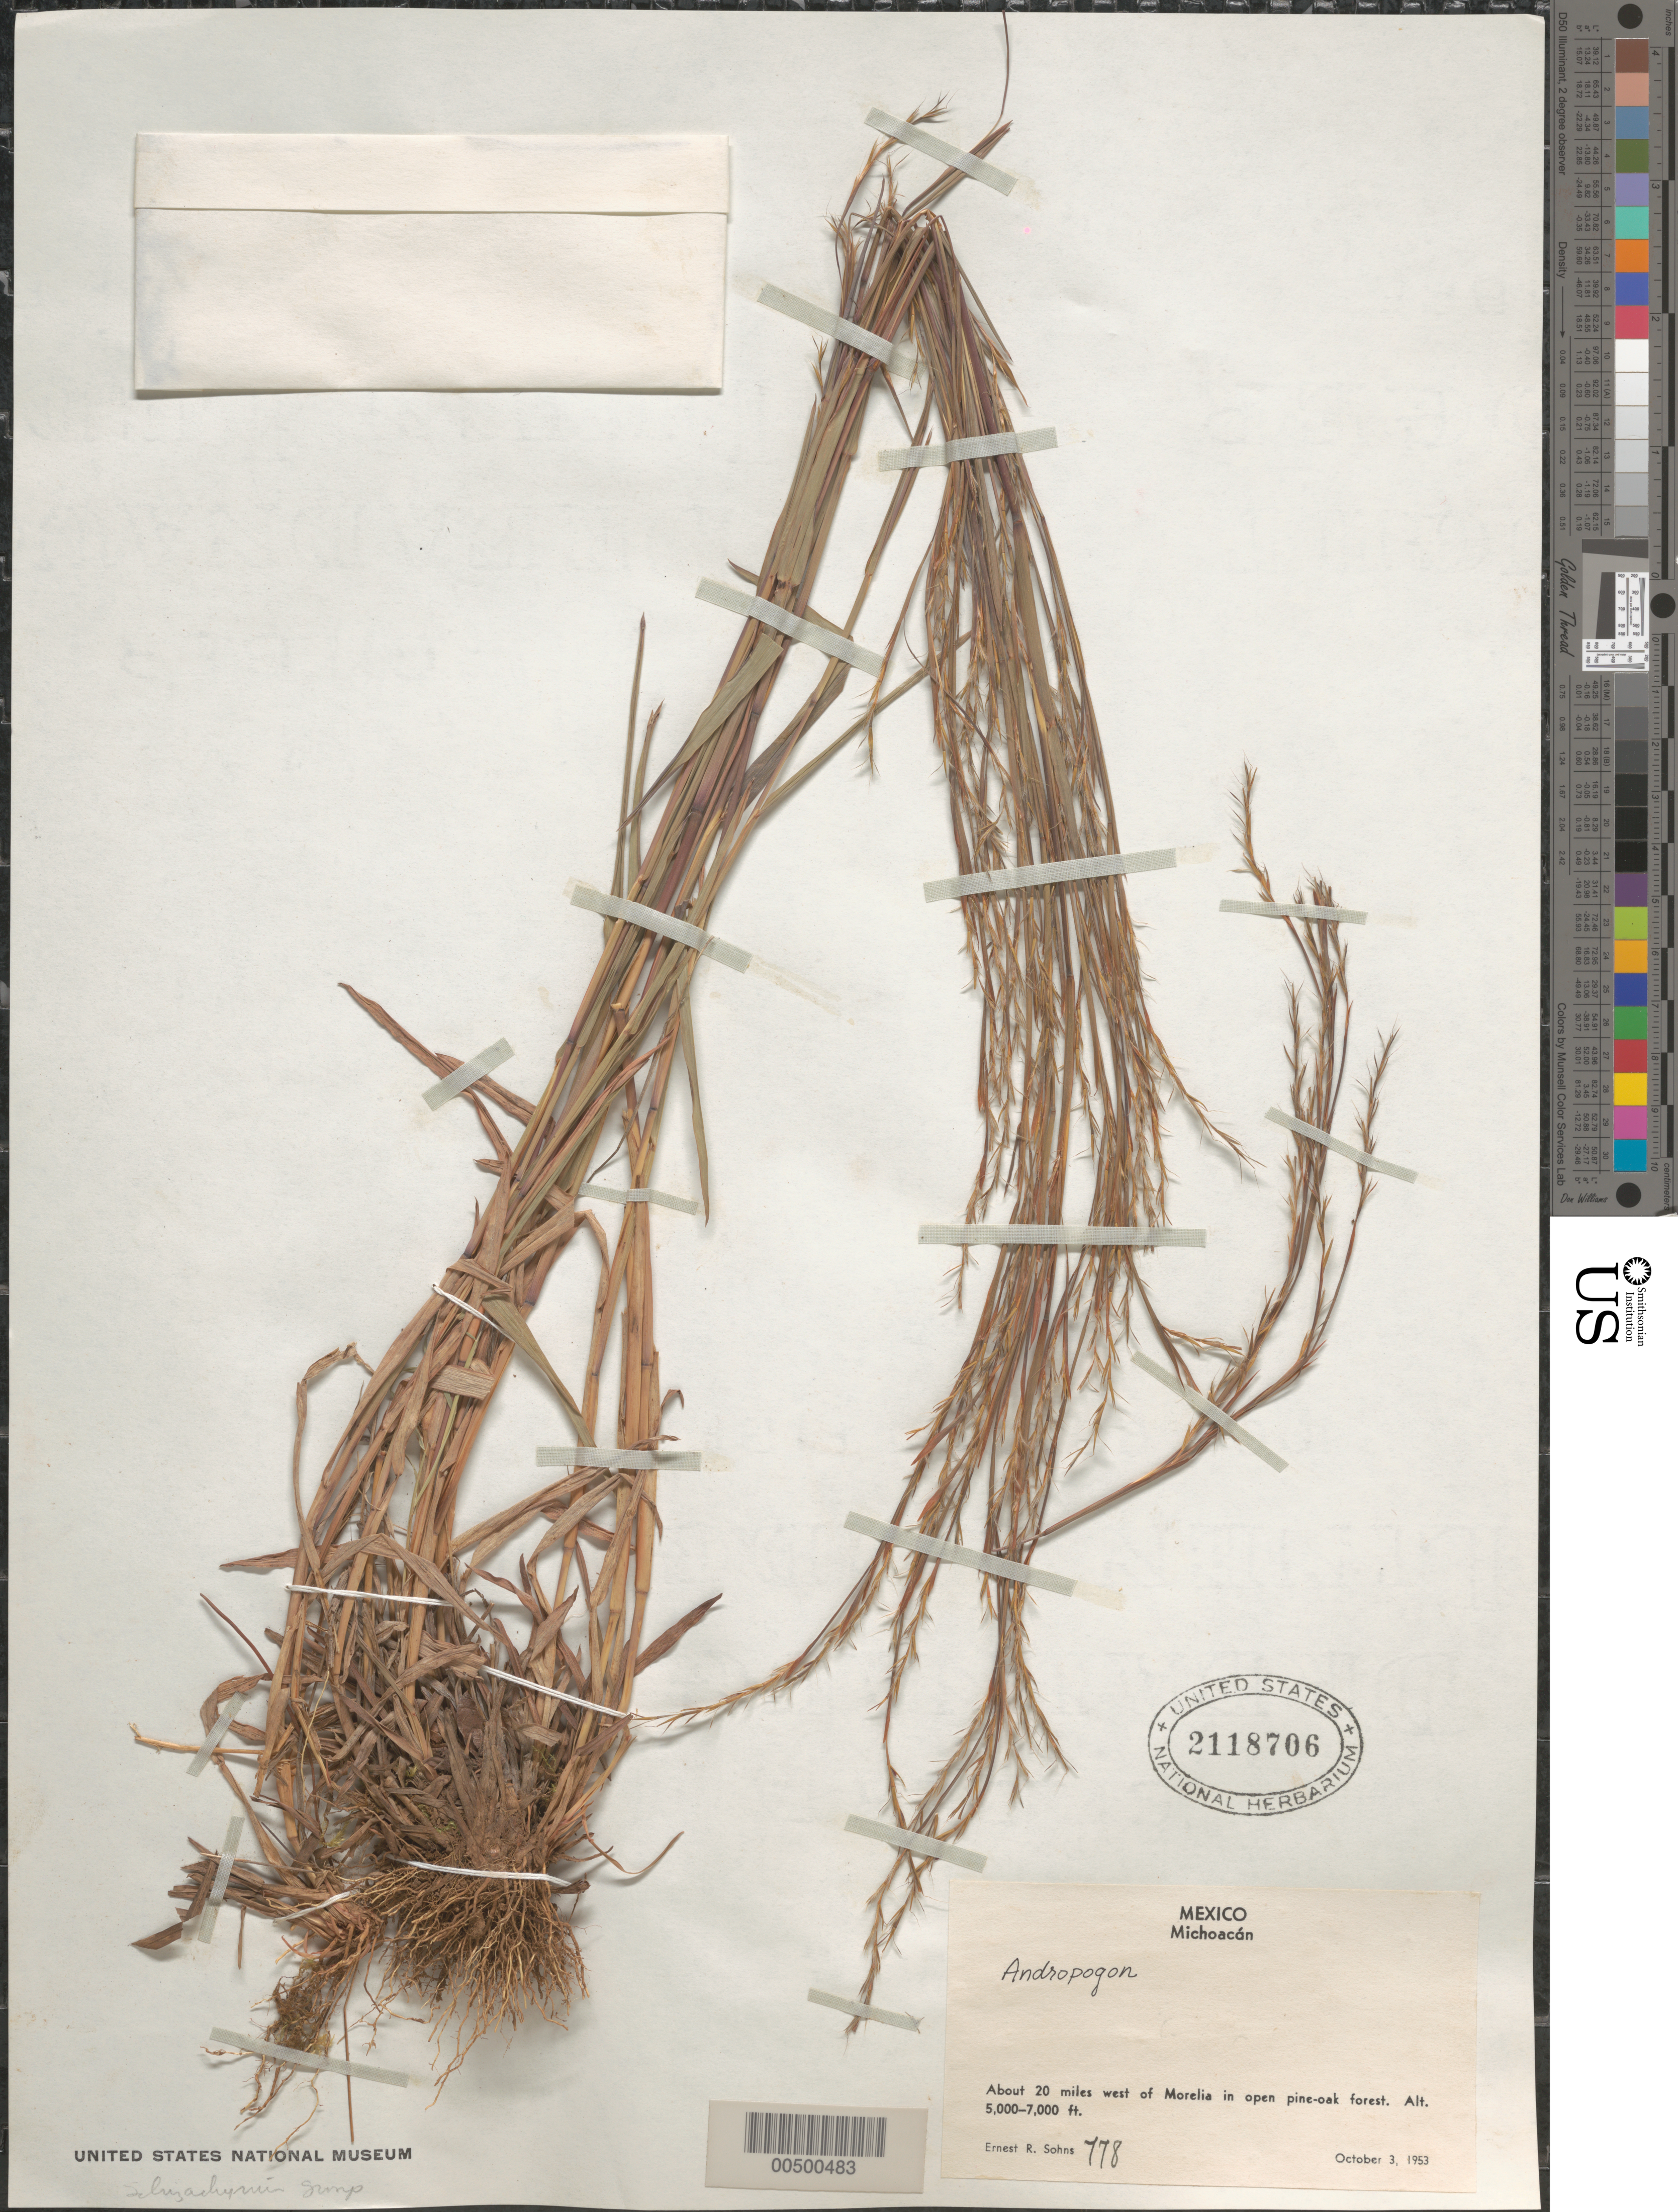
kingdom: Plantae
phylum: Tracheophyta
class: Liliopsida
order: Poales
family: Poaceae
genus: Schizachyrium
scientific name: Schizachyrium sp.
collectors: E. R. Sohns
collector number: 778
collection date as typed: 3 Oct 1953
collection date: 1953-10-03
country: Mexico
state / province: Michoacán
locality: About 20 mi W of Morelia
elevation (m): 1524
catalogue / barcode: US 2118706